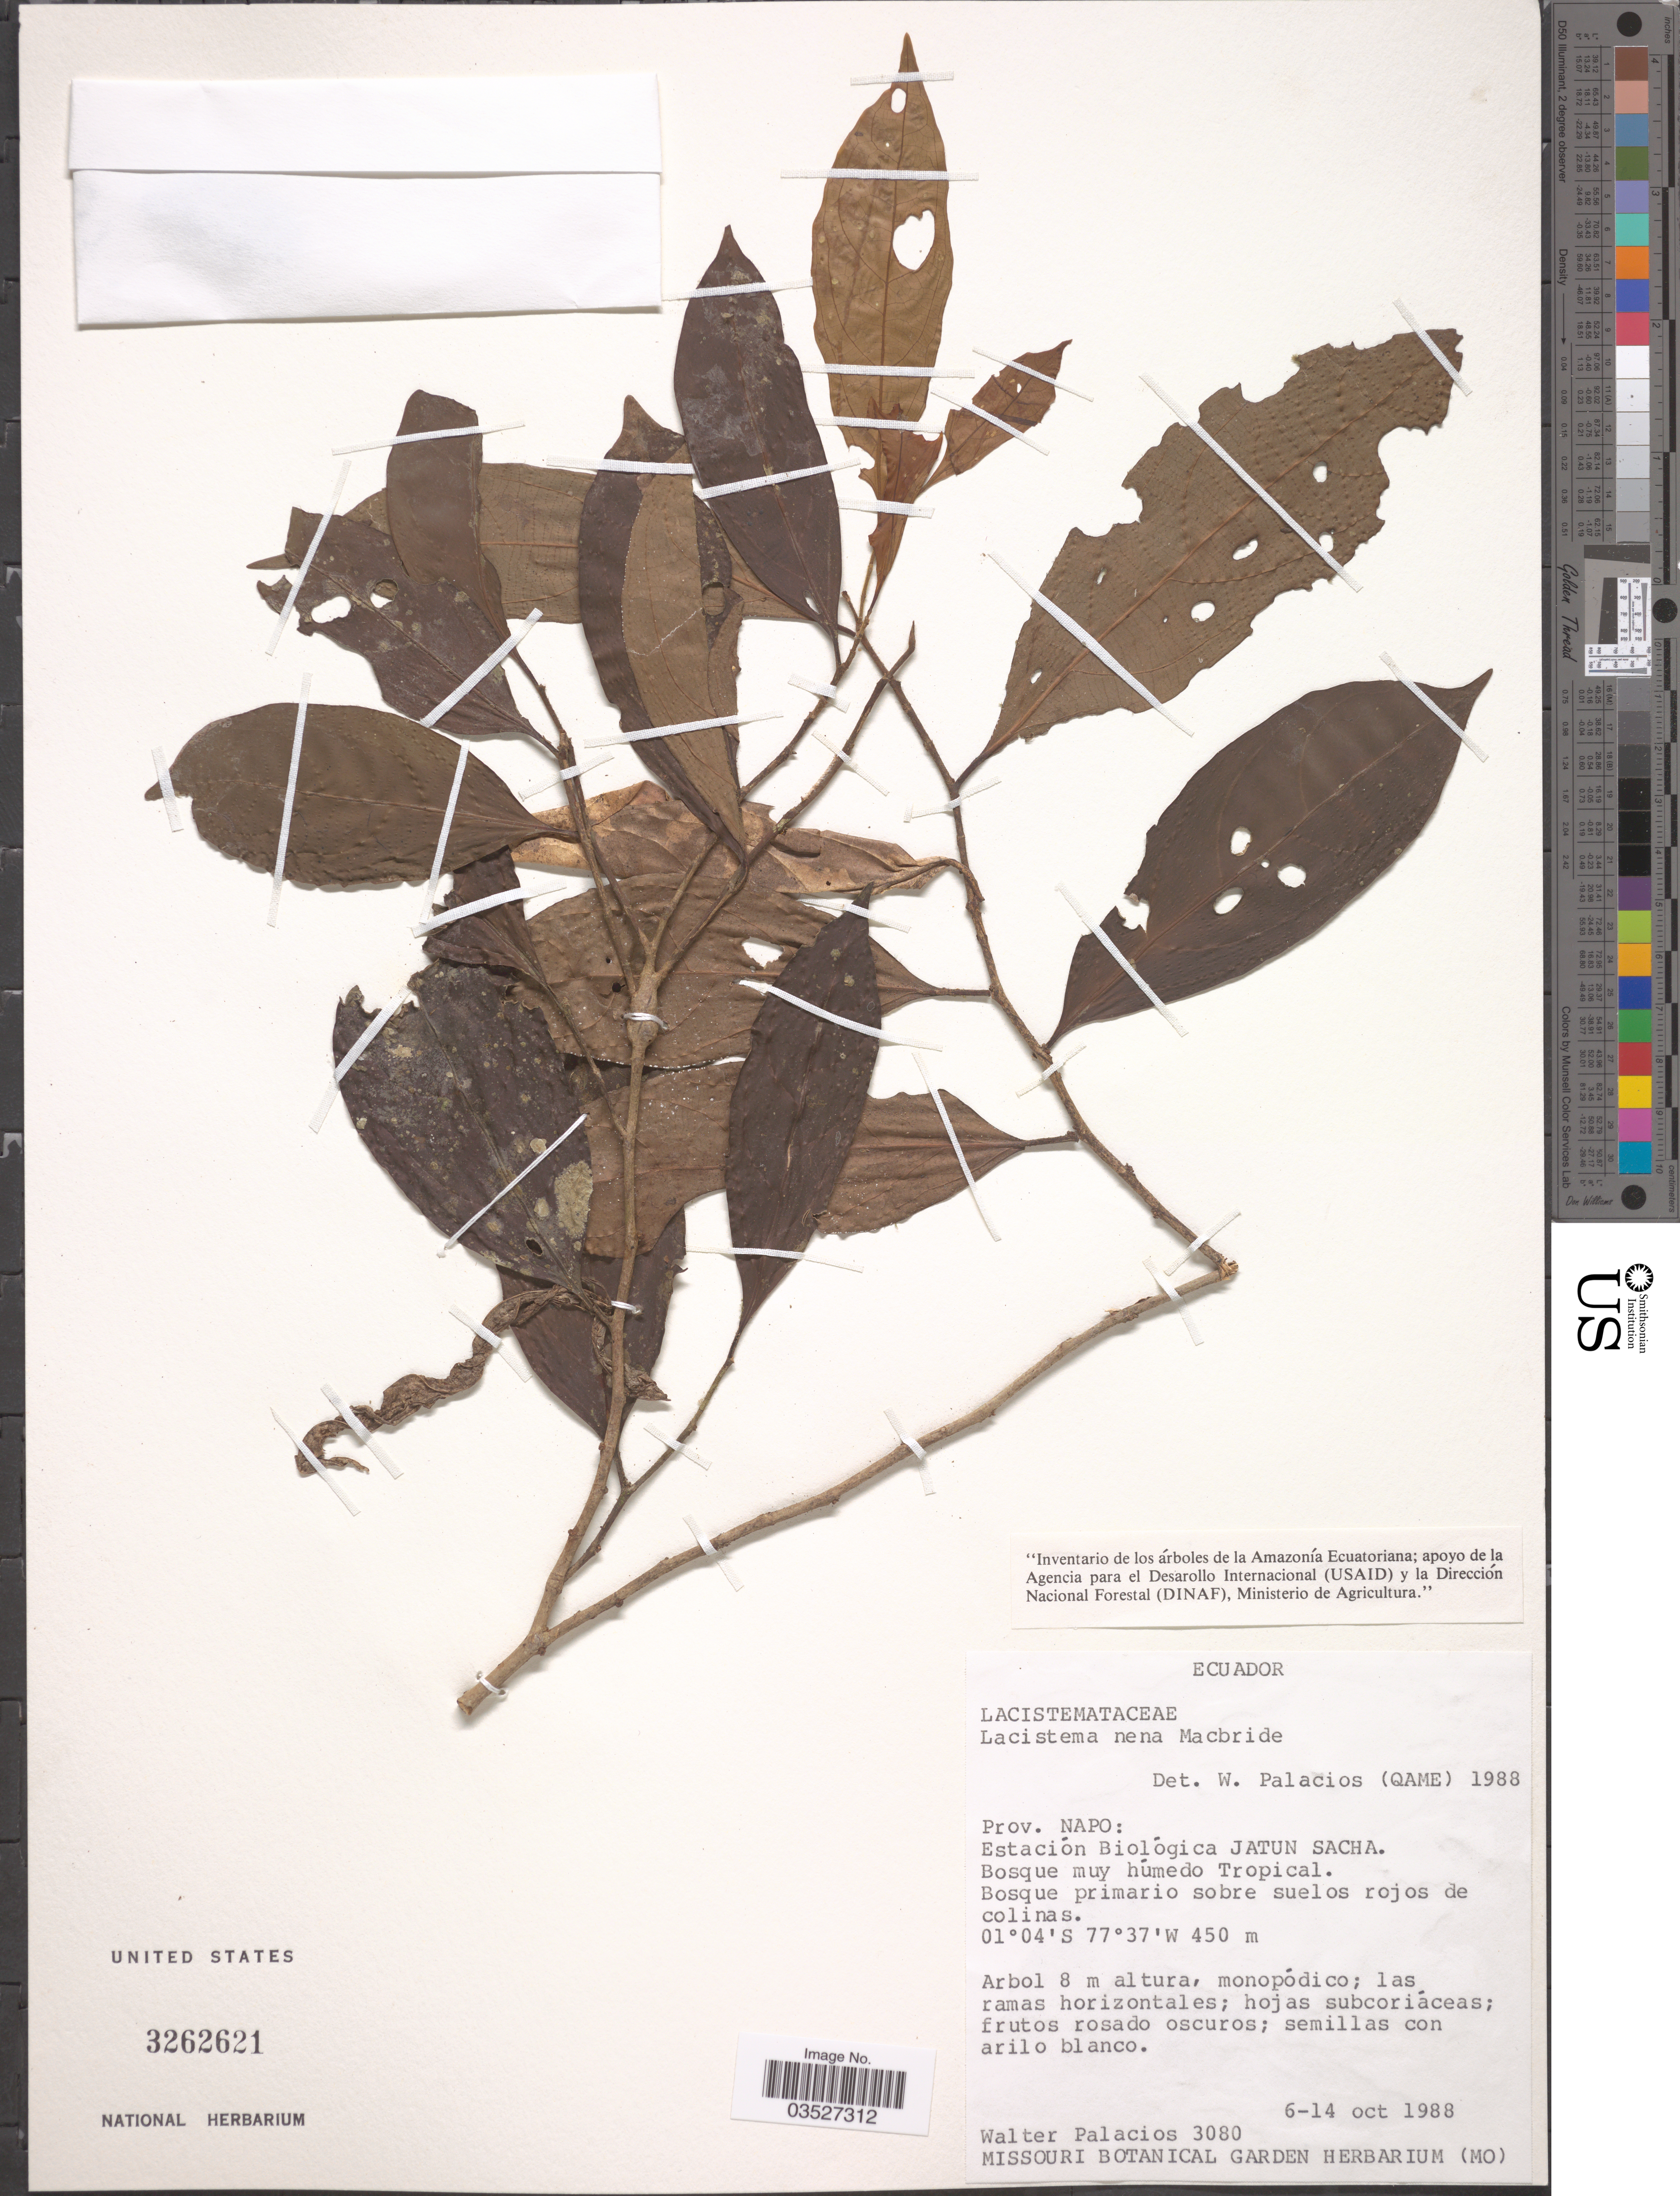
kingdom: Plantae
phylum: Tracheophyta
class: Magnoliopsida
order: Malpighiales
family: Lacistemataceae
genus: Lacistema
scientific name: Lacistema nena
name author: J.F. Macbr.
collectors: W. Palacios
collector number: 3080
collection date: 1988-10-06/1988-10-14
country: Ecuador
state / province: Napo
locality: Estación Biológica Jatun Sacha.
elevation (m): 450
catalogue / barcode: US 3262621